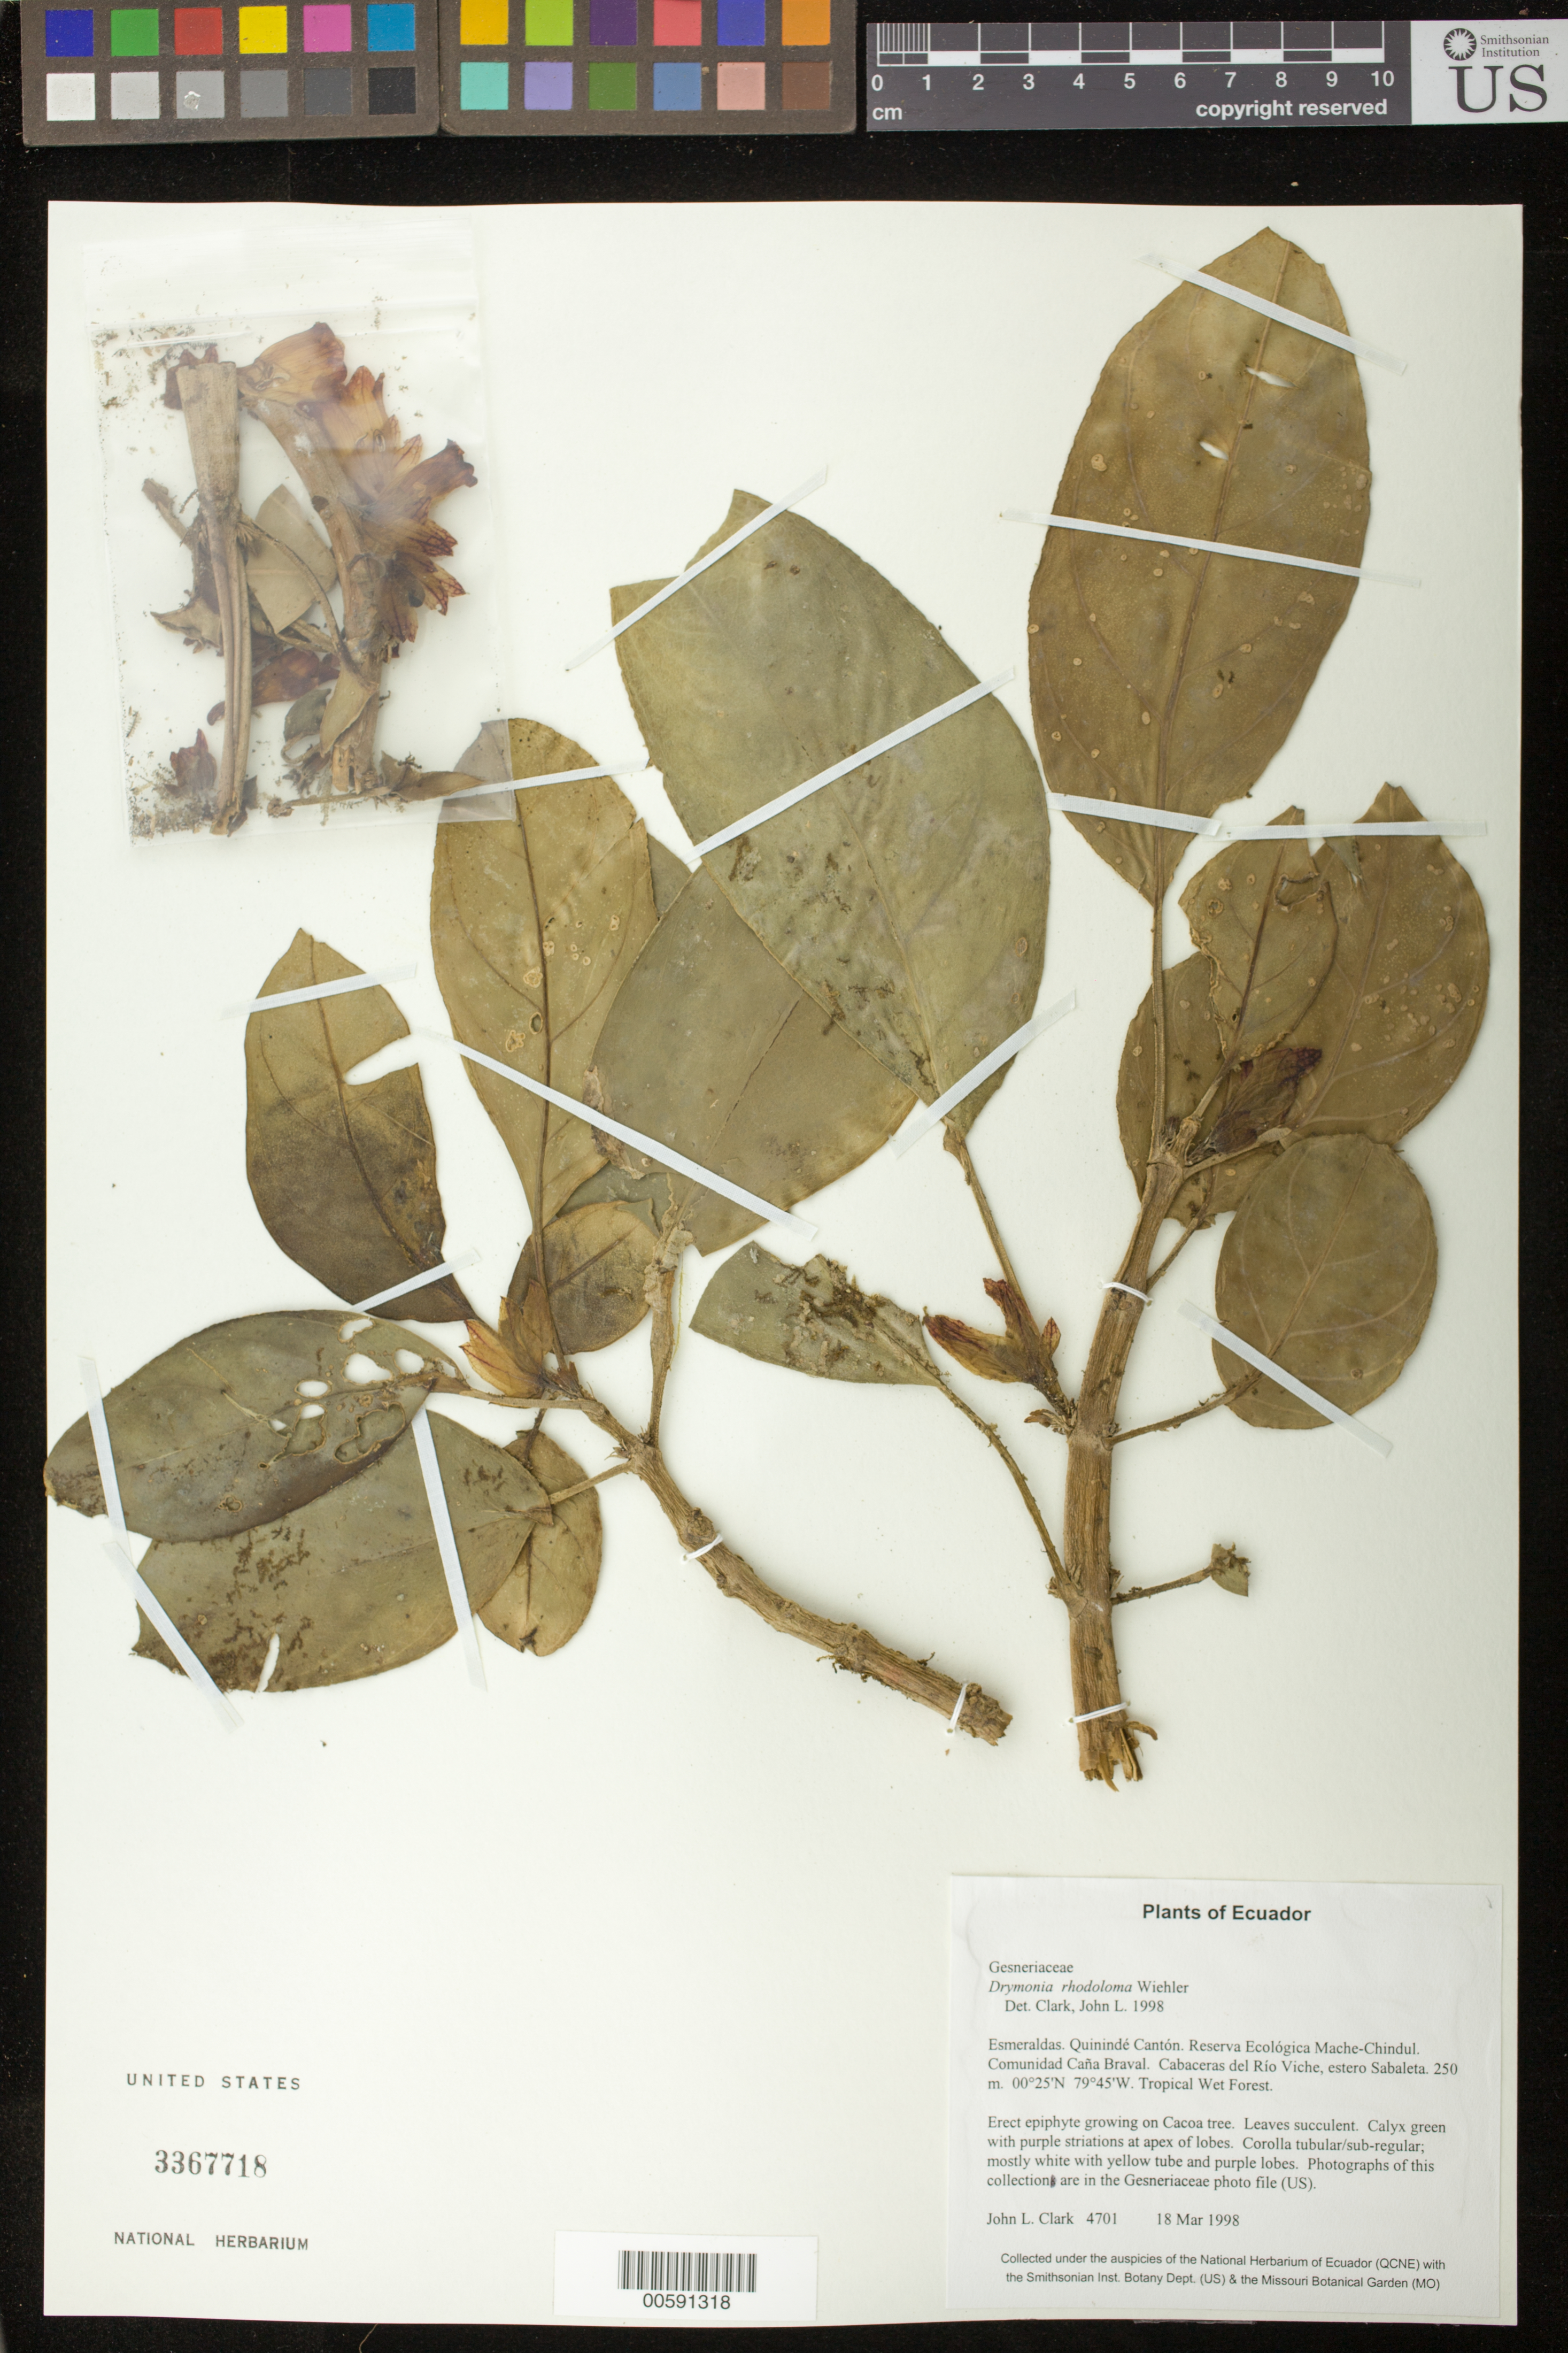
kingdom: Plantae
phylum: Tracheophyta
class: Magnoliopsida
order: Lamiales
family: Gesneriaceae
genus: Drymonia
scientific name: Drymonia rhodoloma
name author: Wiehler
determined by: Clark, J. L., (SEL), The Marie Selby Botanical Garden (UNITED STATES)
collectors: J. L. Clark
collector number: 4701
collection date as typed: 18 Mar 1998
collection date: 1998-03-18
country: Ecuador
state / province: Esmeraldas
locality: Quinindé Cantón. Reserva Ecológica Mache-Chindul. Comunidad Caña Braval. Cabaceras del Río Viche, estero Sabaleta.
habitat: Tropical Wet Forest.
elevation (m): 250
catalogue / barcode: US 3367718